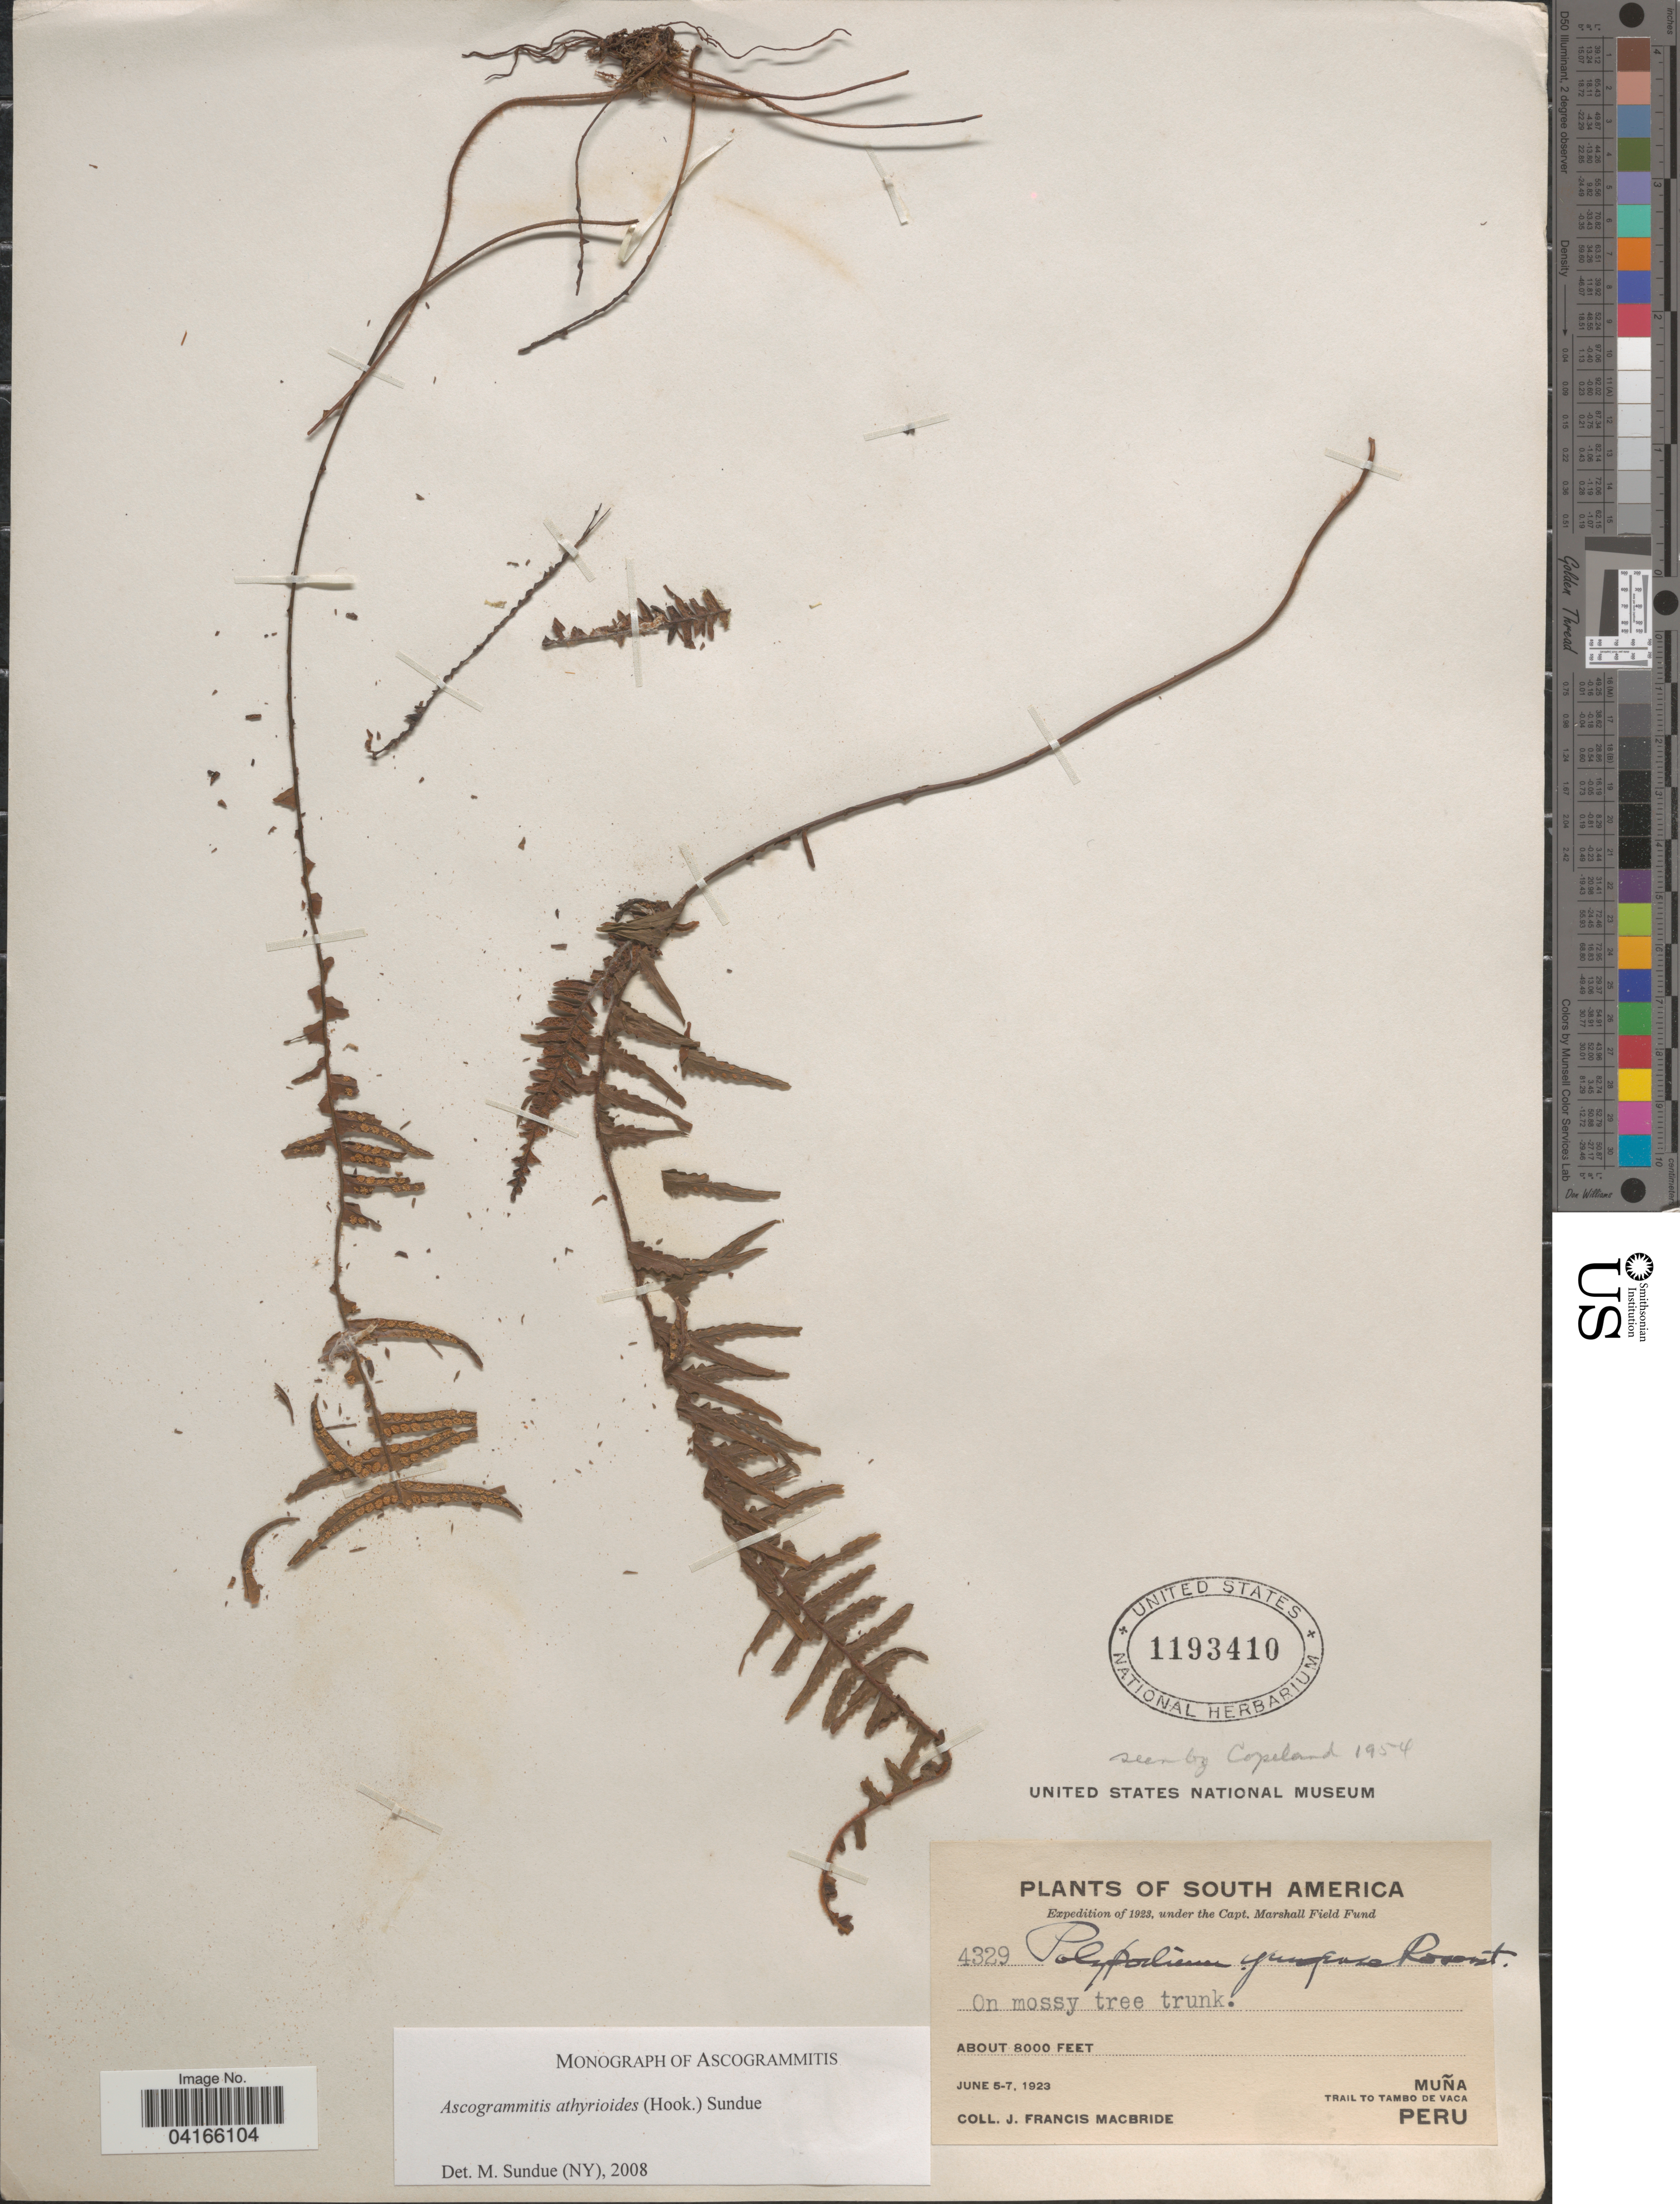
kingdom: Plantae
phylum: Tracheophyta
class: Polypodiopsida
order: Polypodiales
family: Polypodiaceae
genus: Ascogrammitis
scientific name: Ascogrammitis athyrioides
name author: (Hook.) Sundue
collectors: J. F. Macbride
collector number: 4329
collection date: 1923-06-05/1923-06-07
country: Peru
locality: Expedition of 1923. Muña. Trail to Tambo de Vaca.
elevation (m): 2438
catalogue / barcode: US 1193410